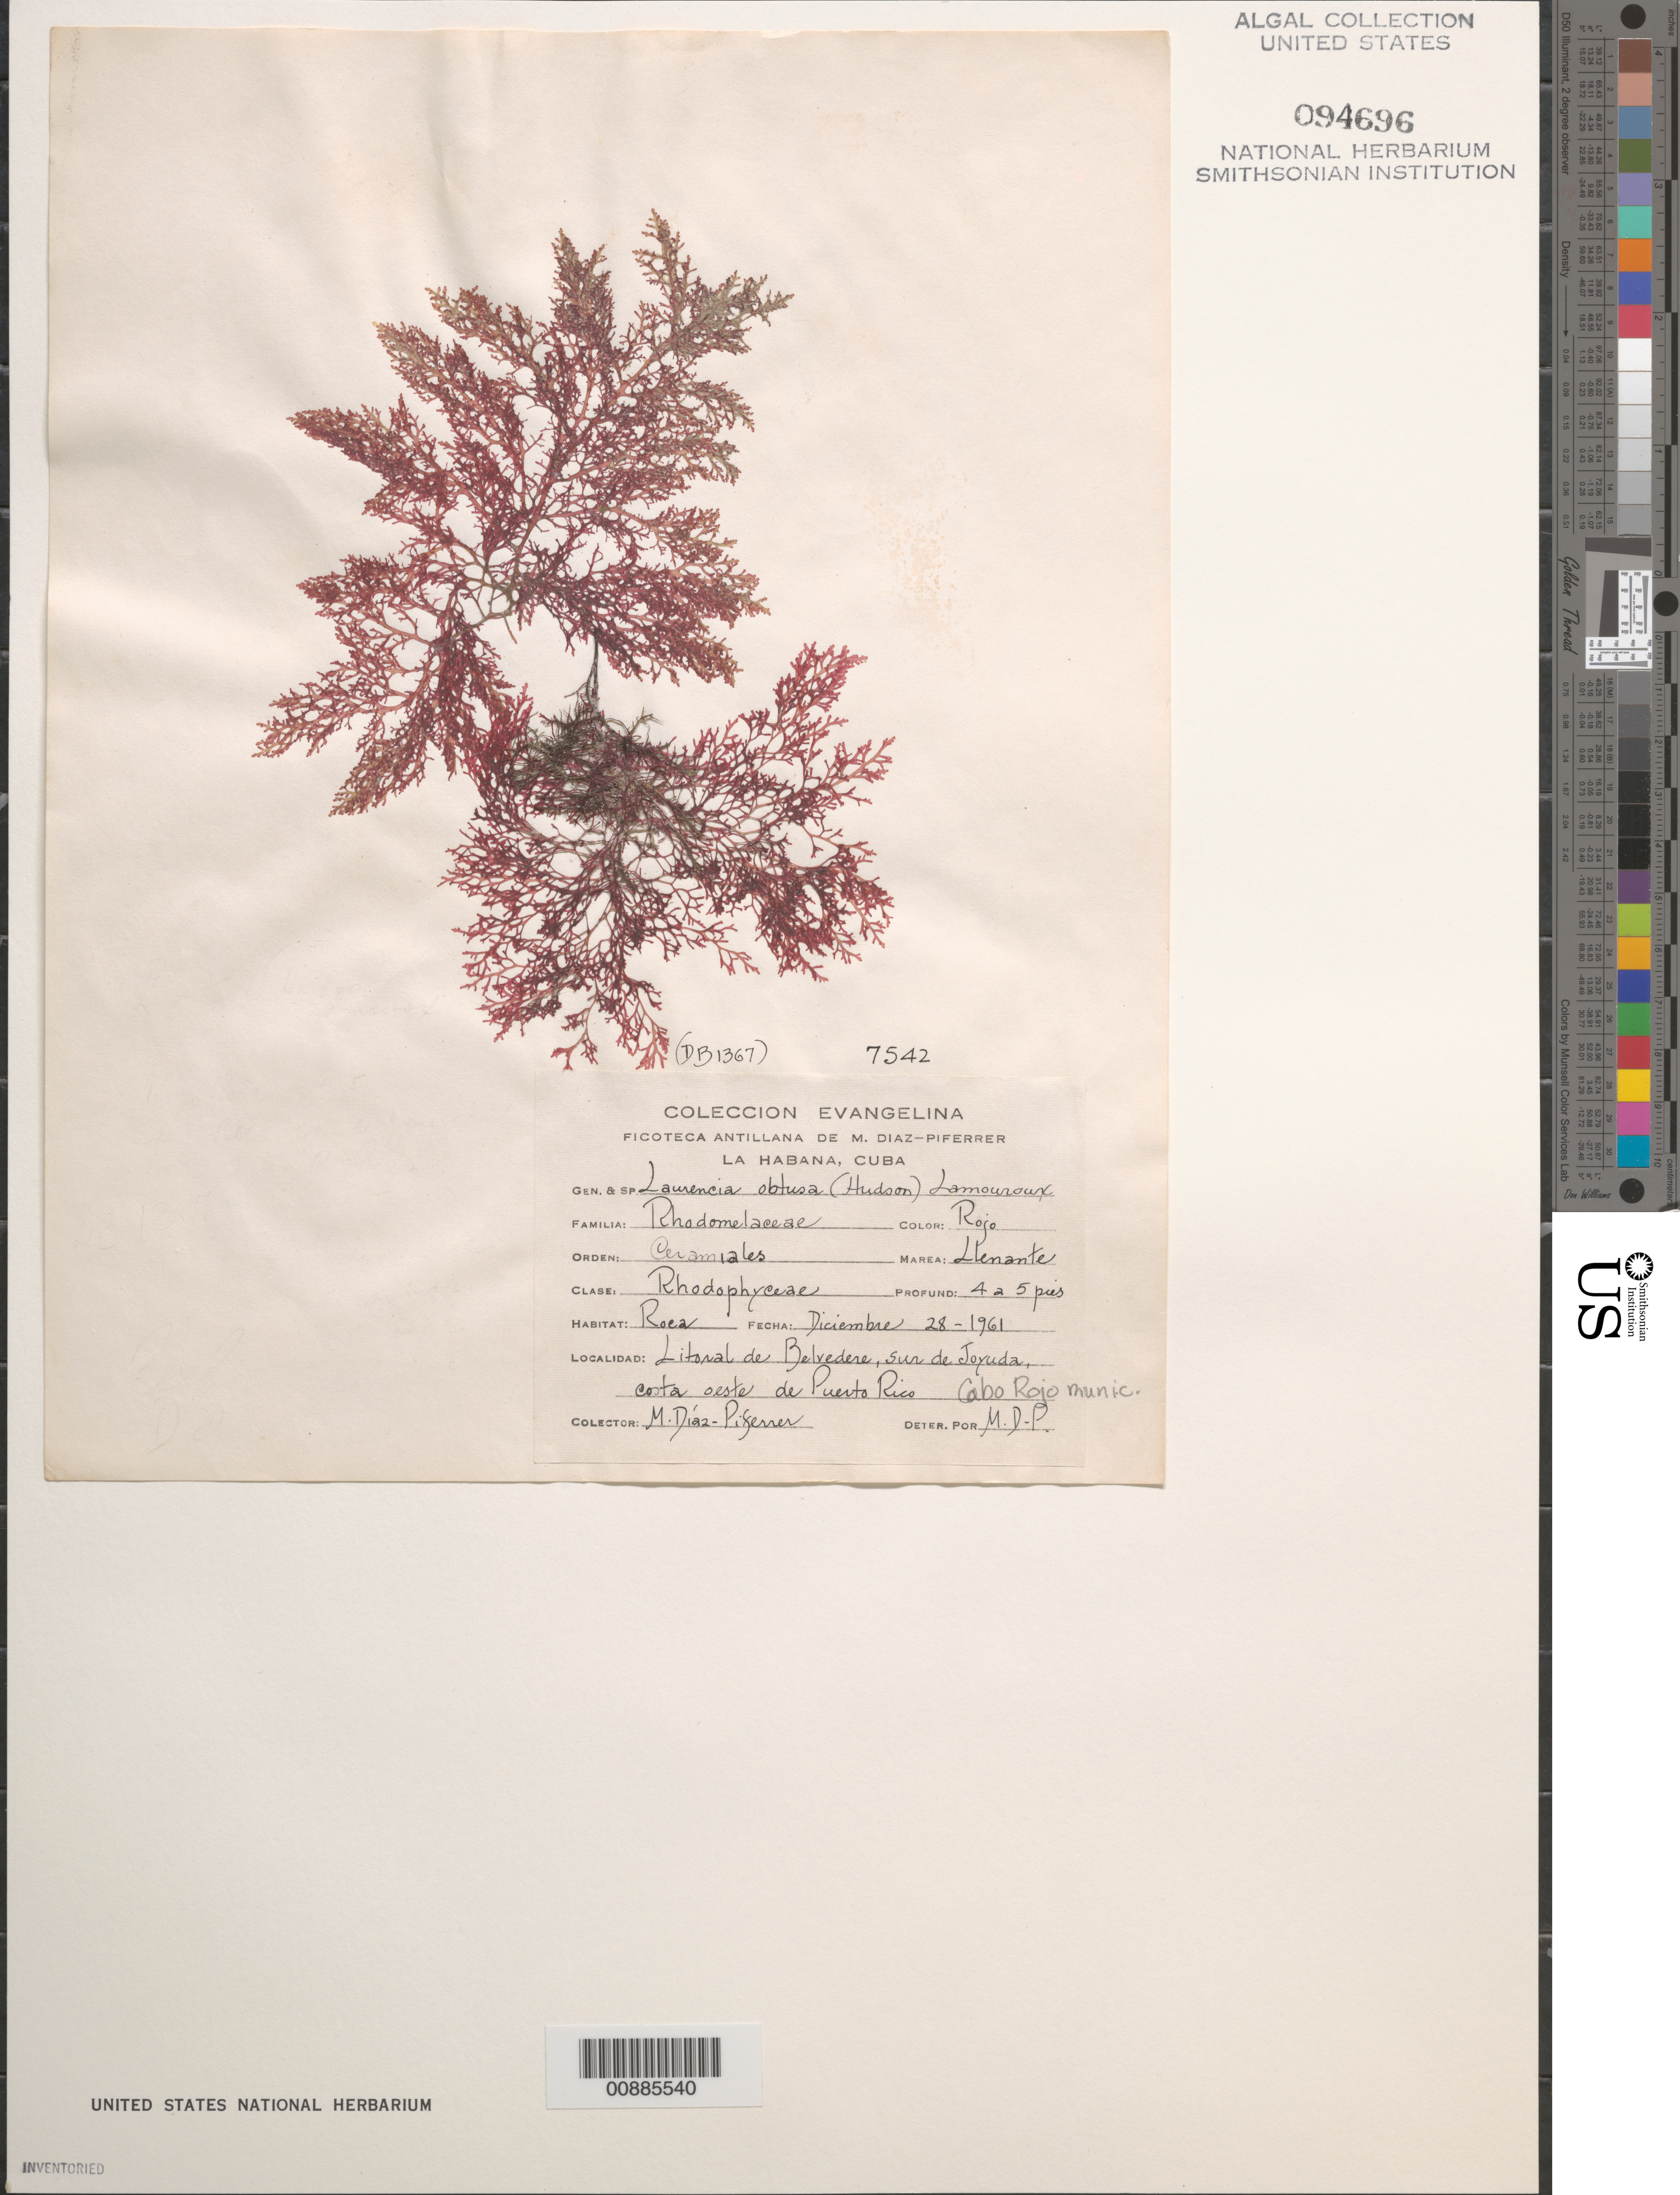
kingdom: Plantae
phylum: Rhodophyta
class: Florideophyceae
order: Ceramiales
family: Rhodomelaceae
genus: Laurencia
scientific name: Laurencia obtusa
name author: (Huds.) J.V.Lamouroux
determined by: Diaz-Piferrer, M.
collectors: M. Diaz-Piferrer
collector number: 7542 (DB 1367)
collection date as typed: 28 Dec 1961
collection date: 1961-12-28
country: Puerto Rico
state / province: Cabo Rojo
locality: Belvedere, Joyuda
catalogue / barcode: US 94696